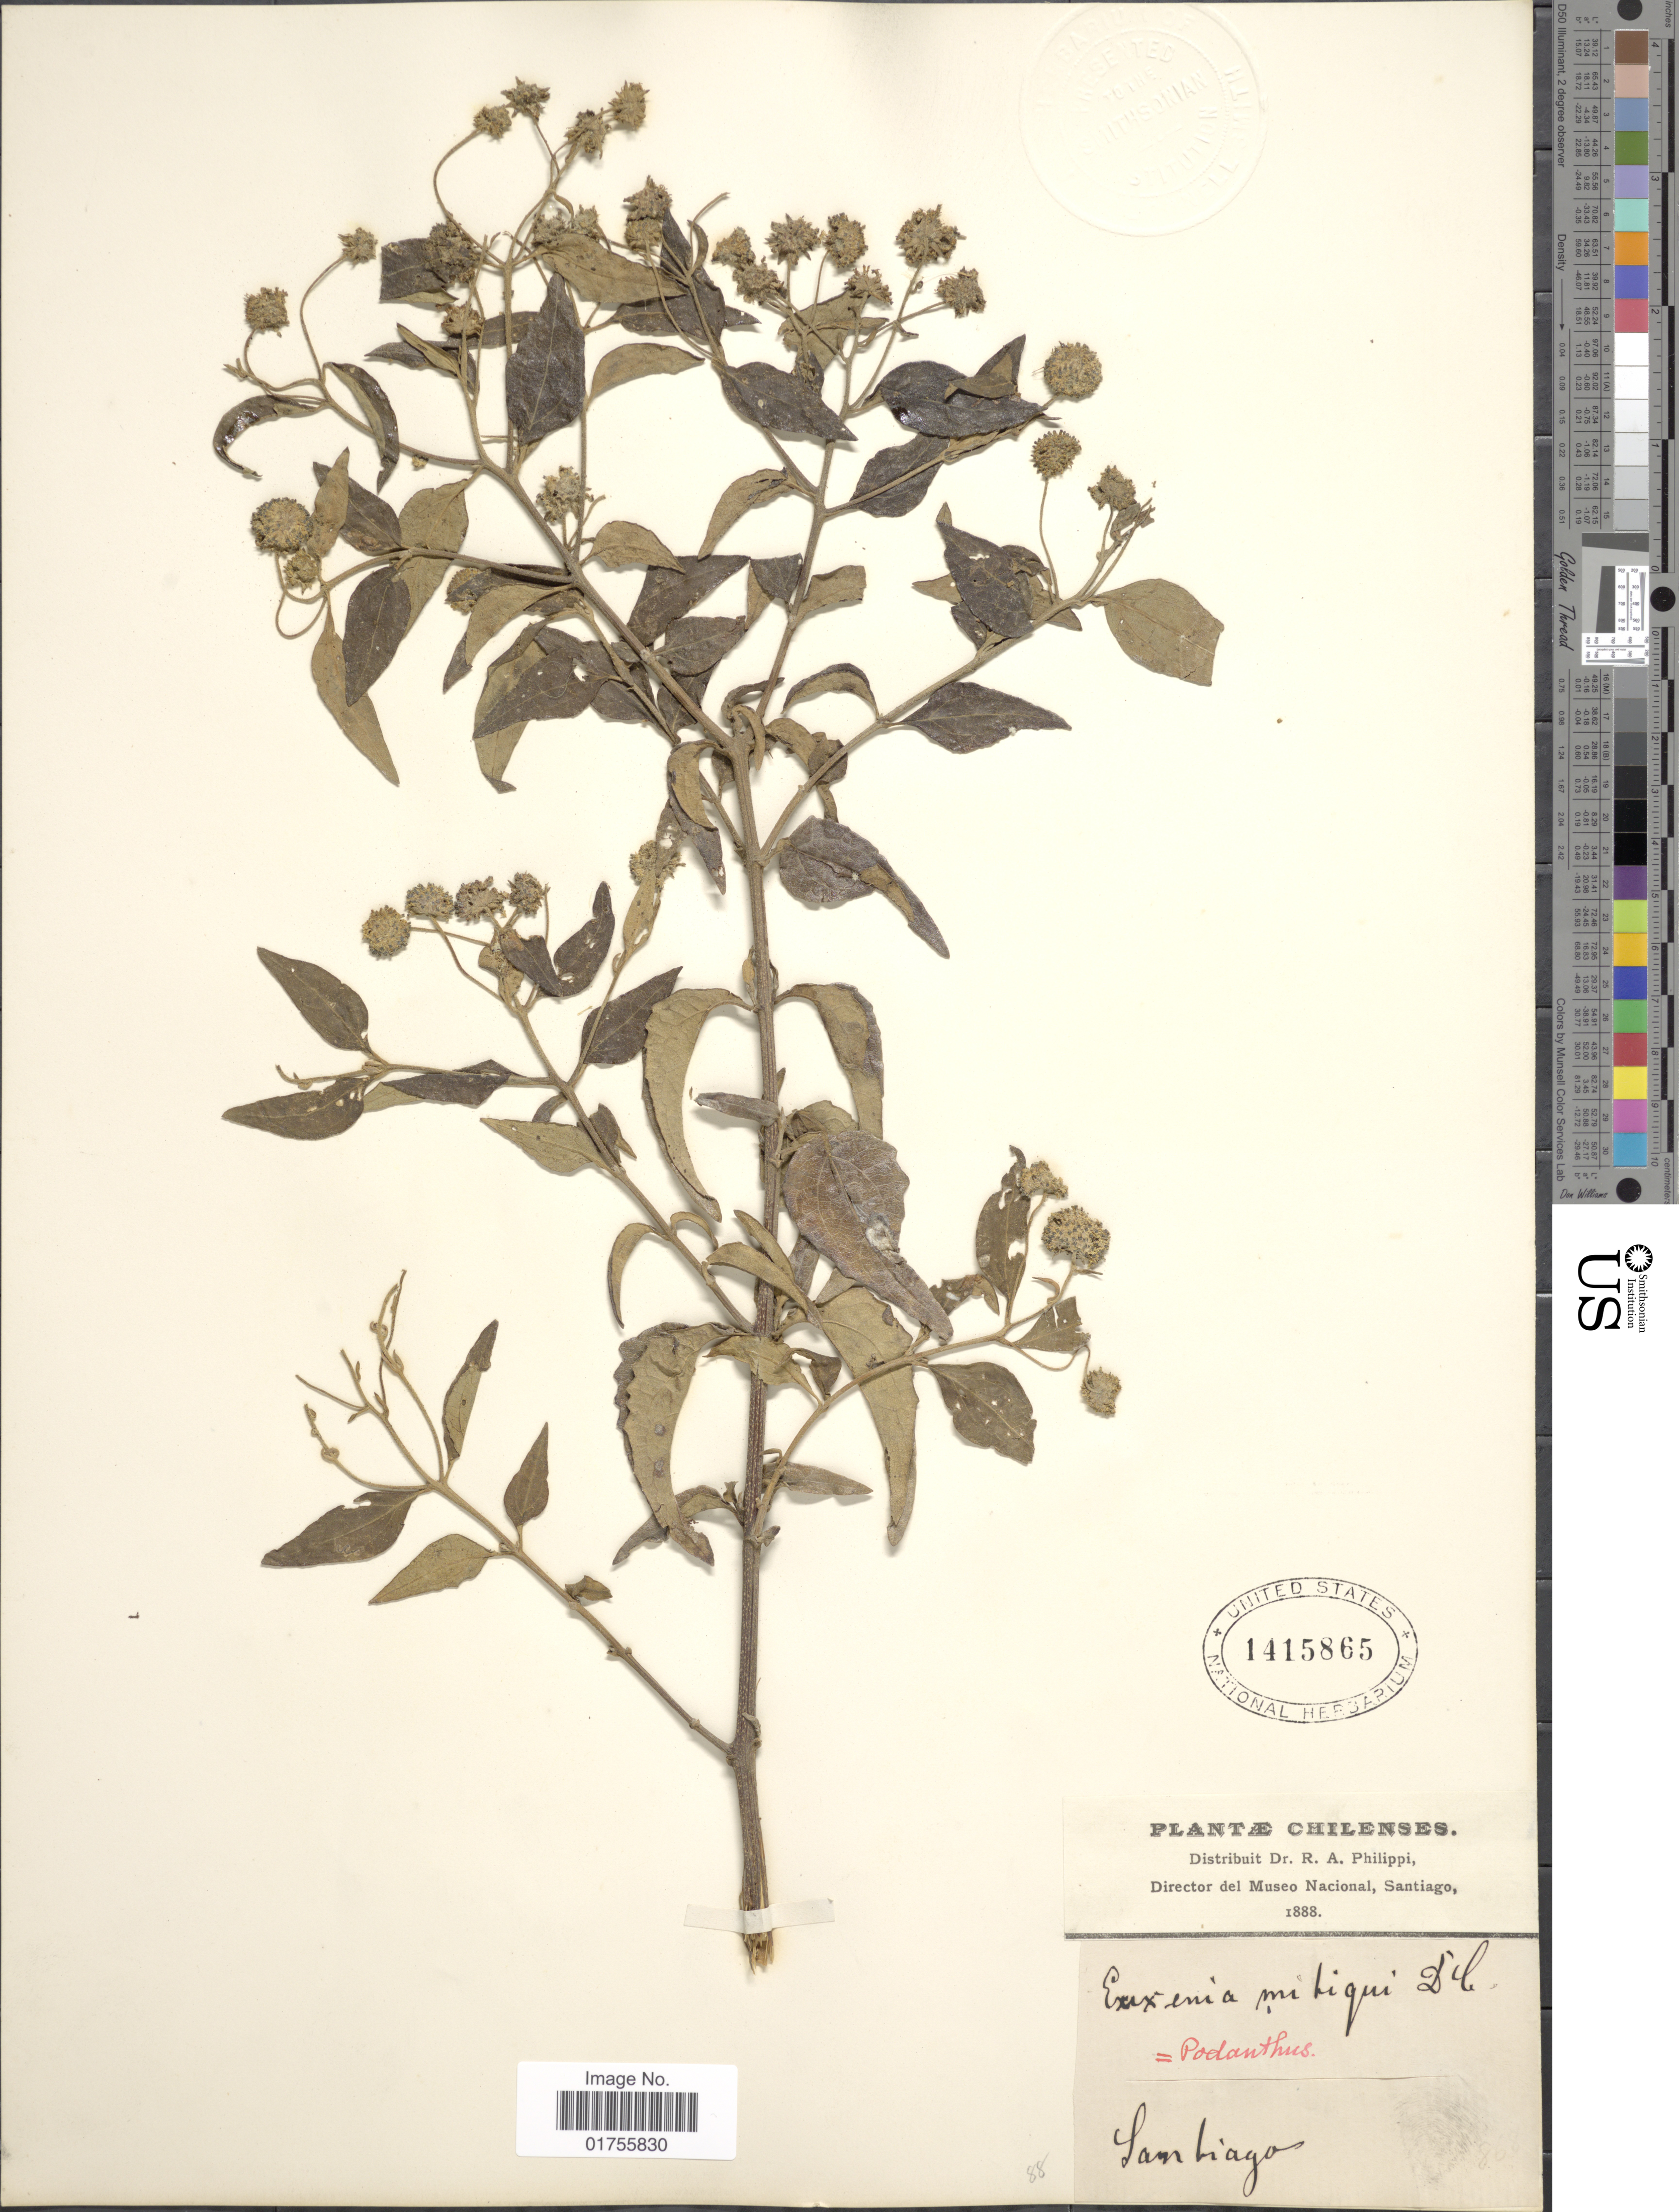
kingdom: Plantae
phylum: Tracheophyta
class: Magnoliopsida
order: Asterales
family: Asteraceae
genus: Podanthus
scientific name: Podanthus mitiqui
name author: Lindl.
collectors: R. A. Philippi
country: Chile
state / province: Región Metropolitana (RM)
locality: Santiago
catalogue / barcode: US 1415865